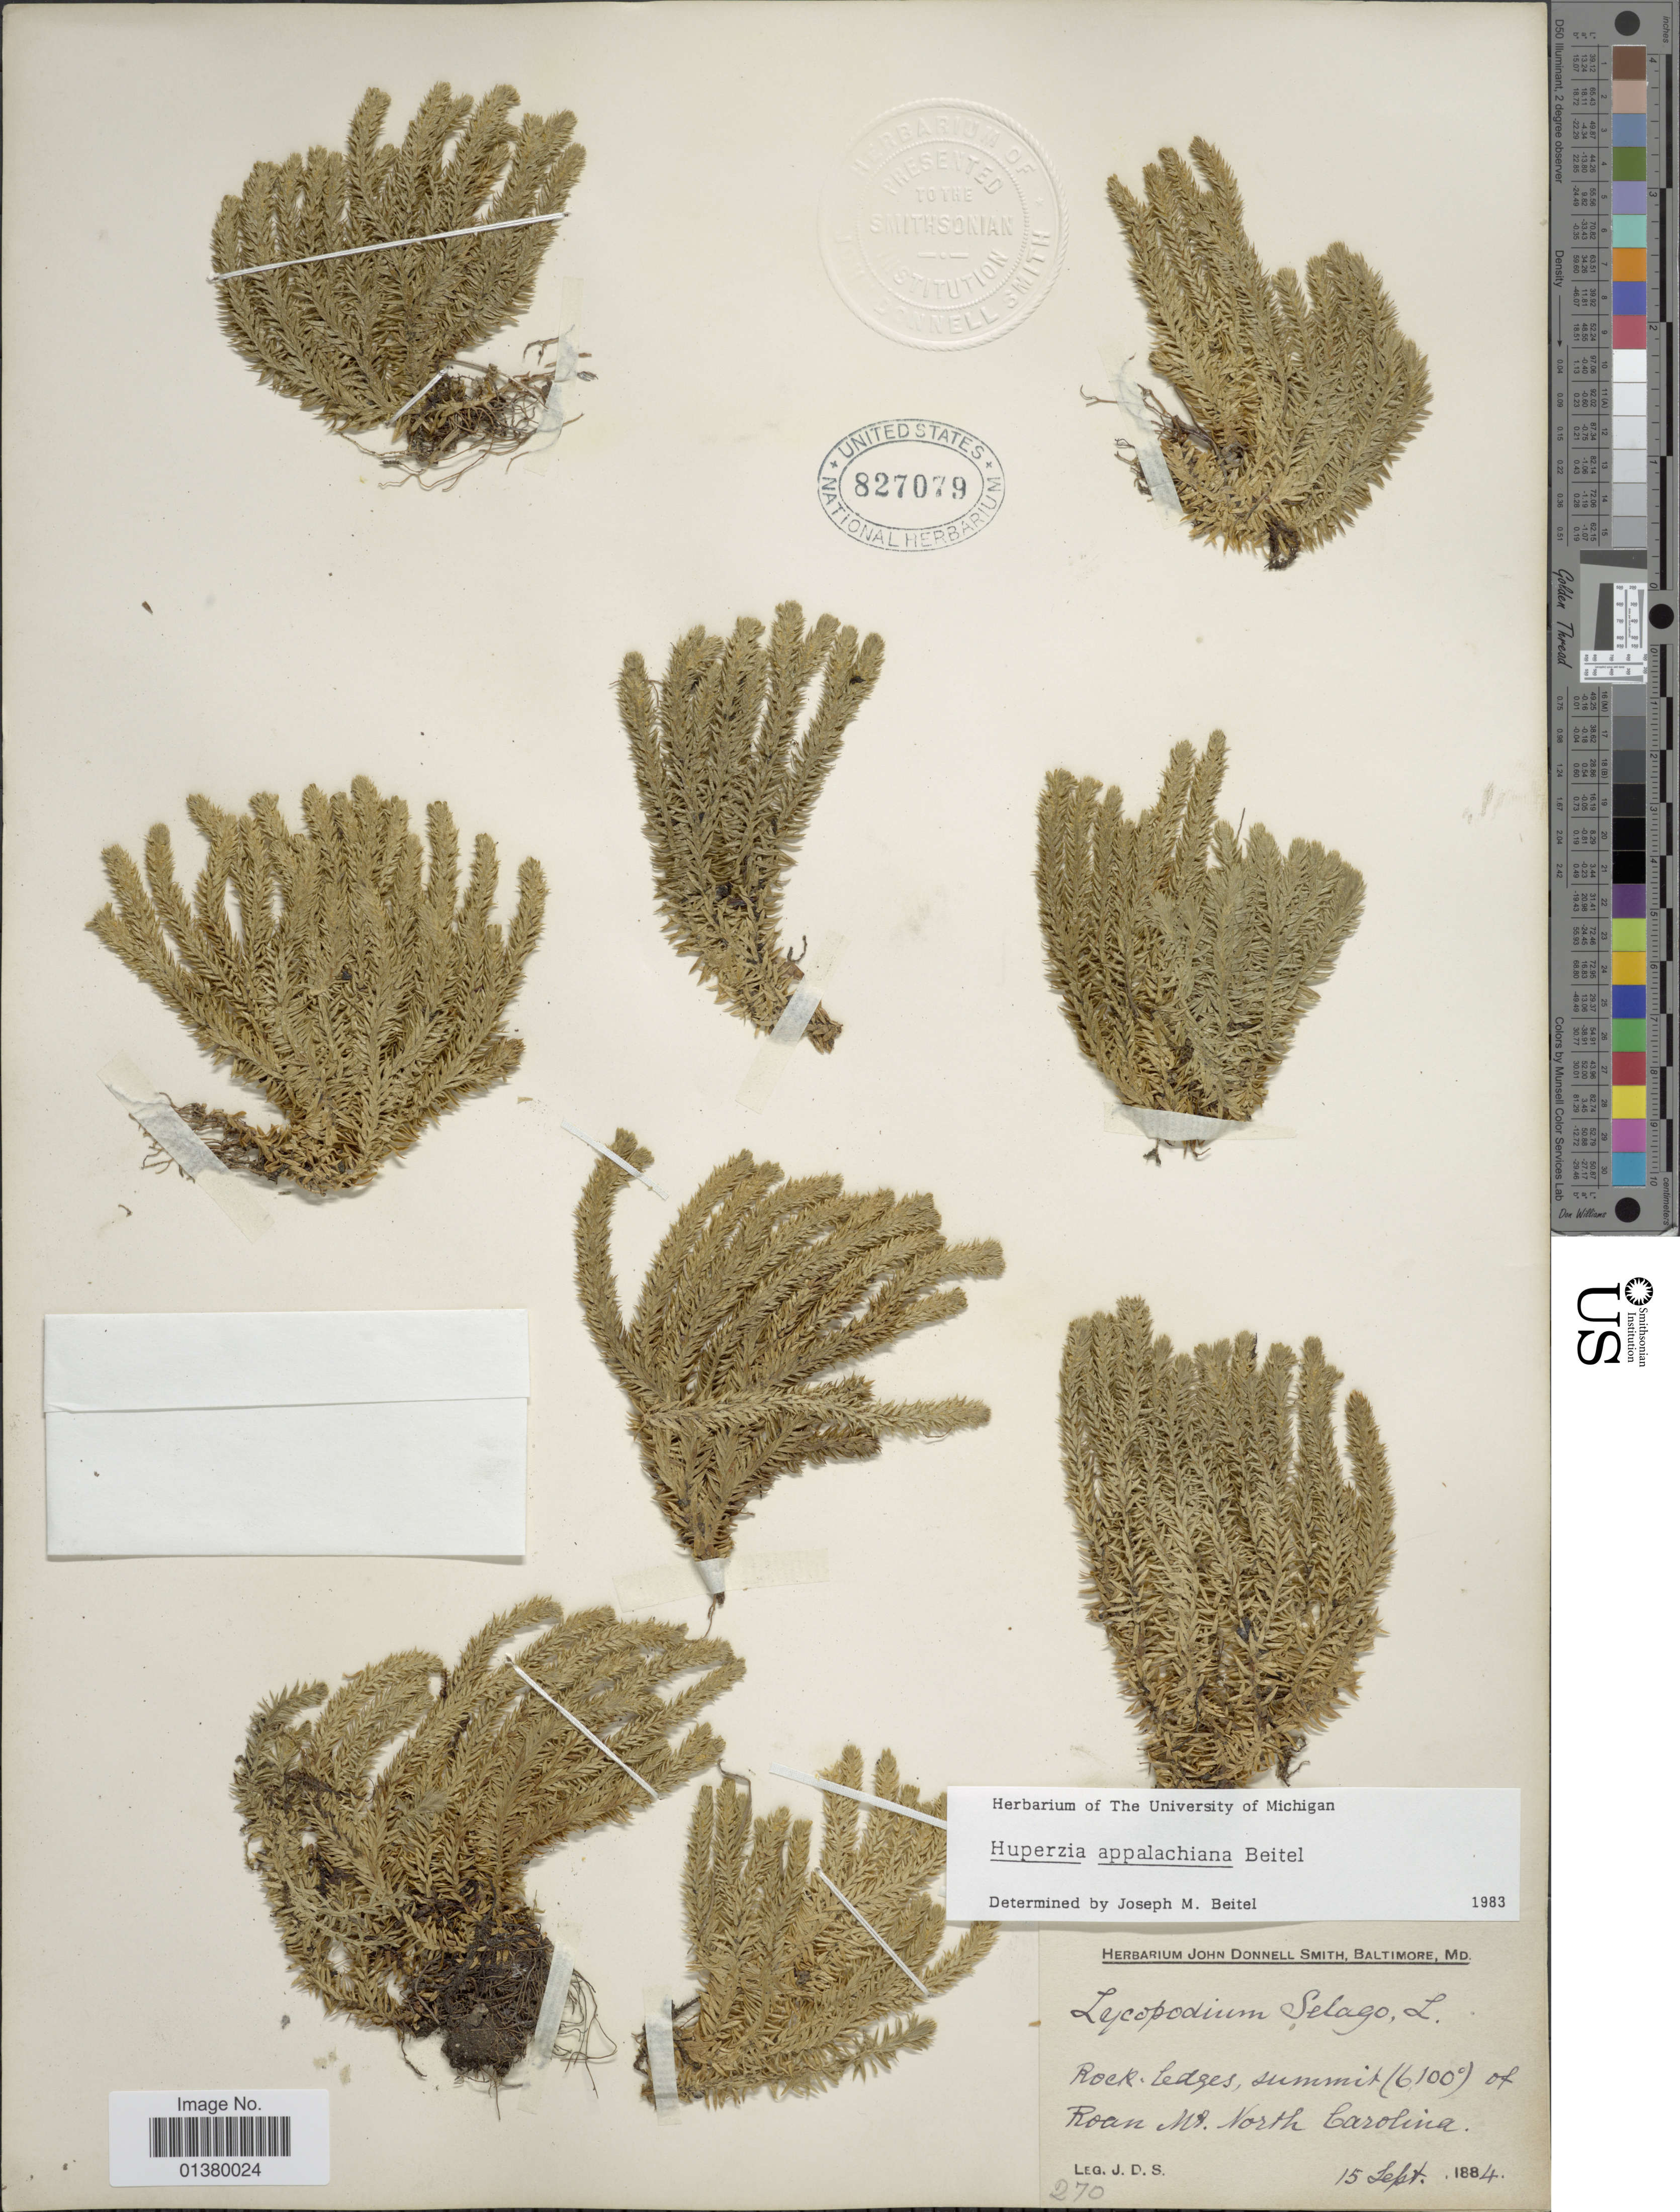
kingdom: Plantae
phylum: Tracheophyta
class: Lycopodiopsida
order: Lycopodiales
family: Lycopodiaceae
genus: Huperzia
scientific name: Huperzia appalachiana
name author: Beitel & Mickel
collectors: J. Donnell Smith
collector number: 270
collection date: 1884-09-15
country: United States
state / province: North Carolina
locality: Rock ledges, summit (6.100º) of Roan Mt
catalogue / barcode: US 827079